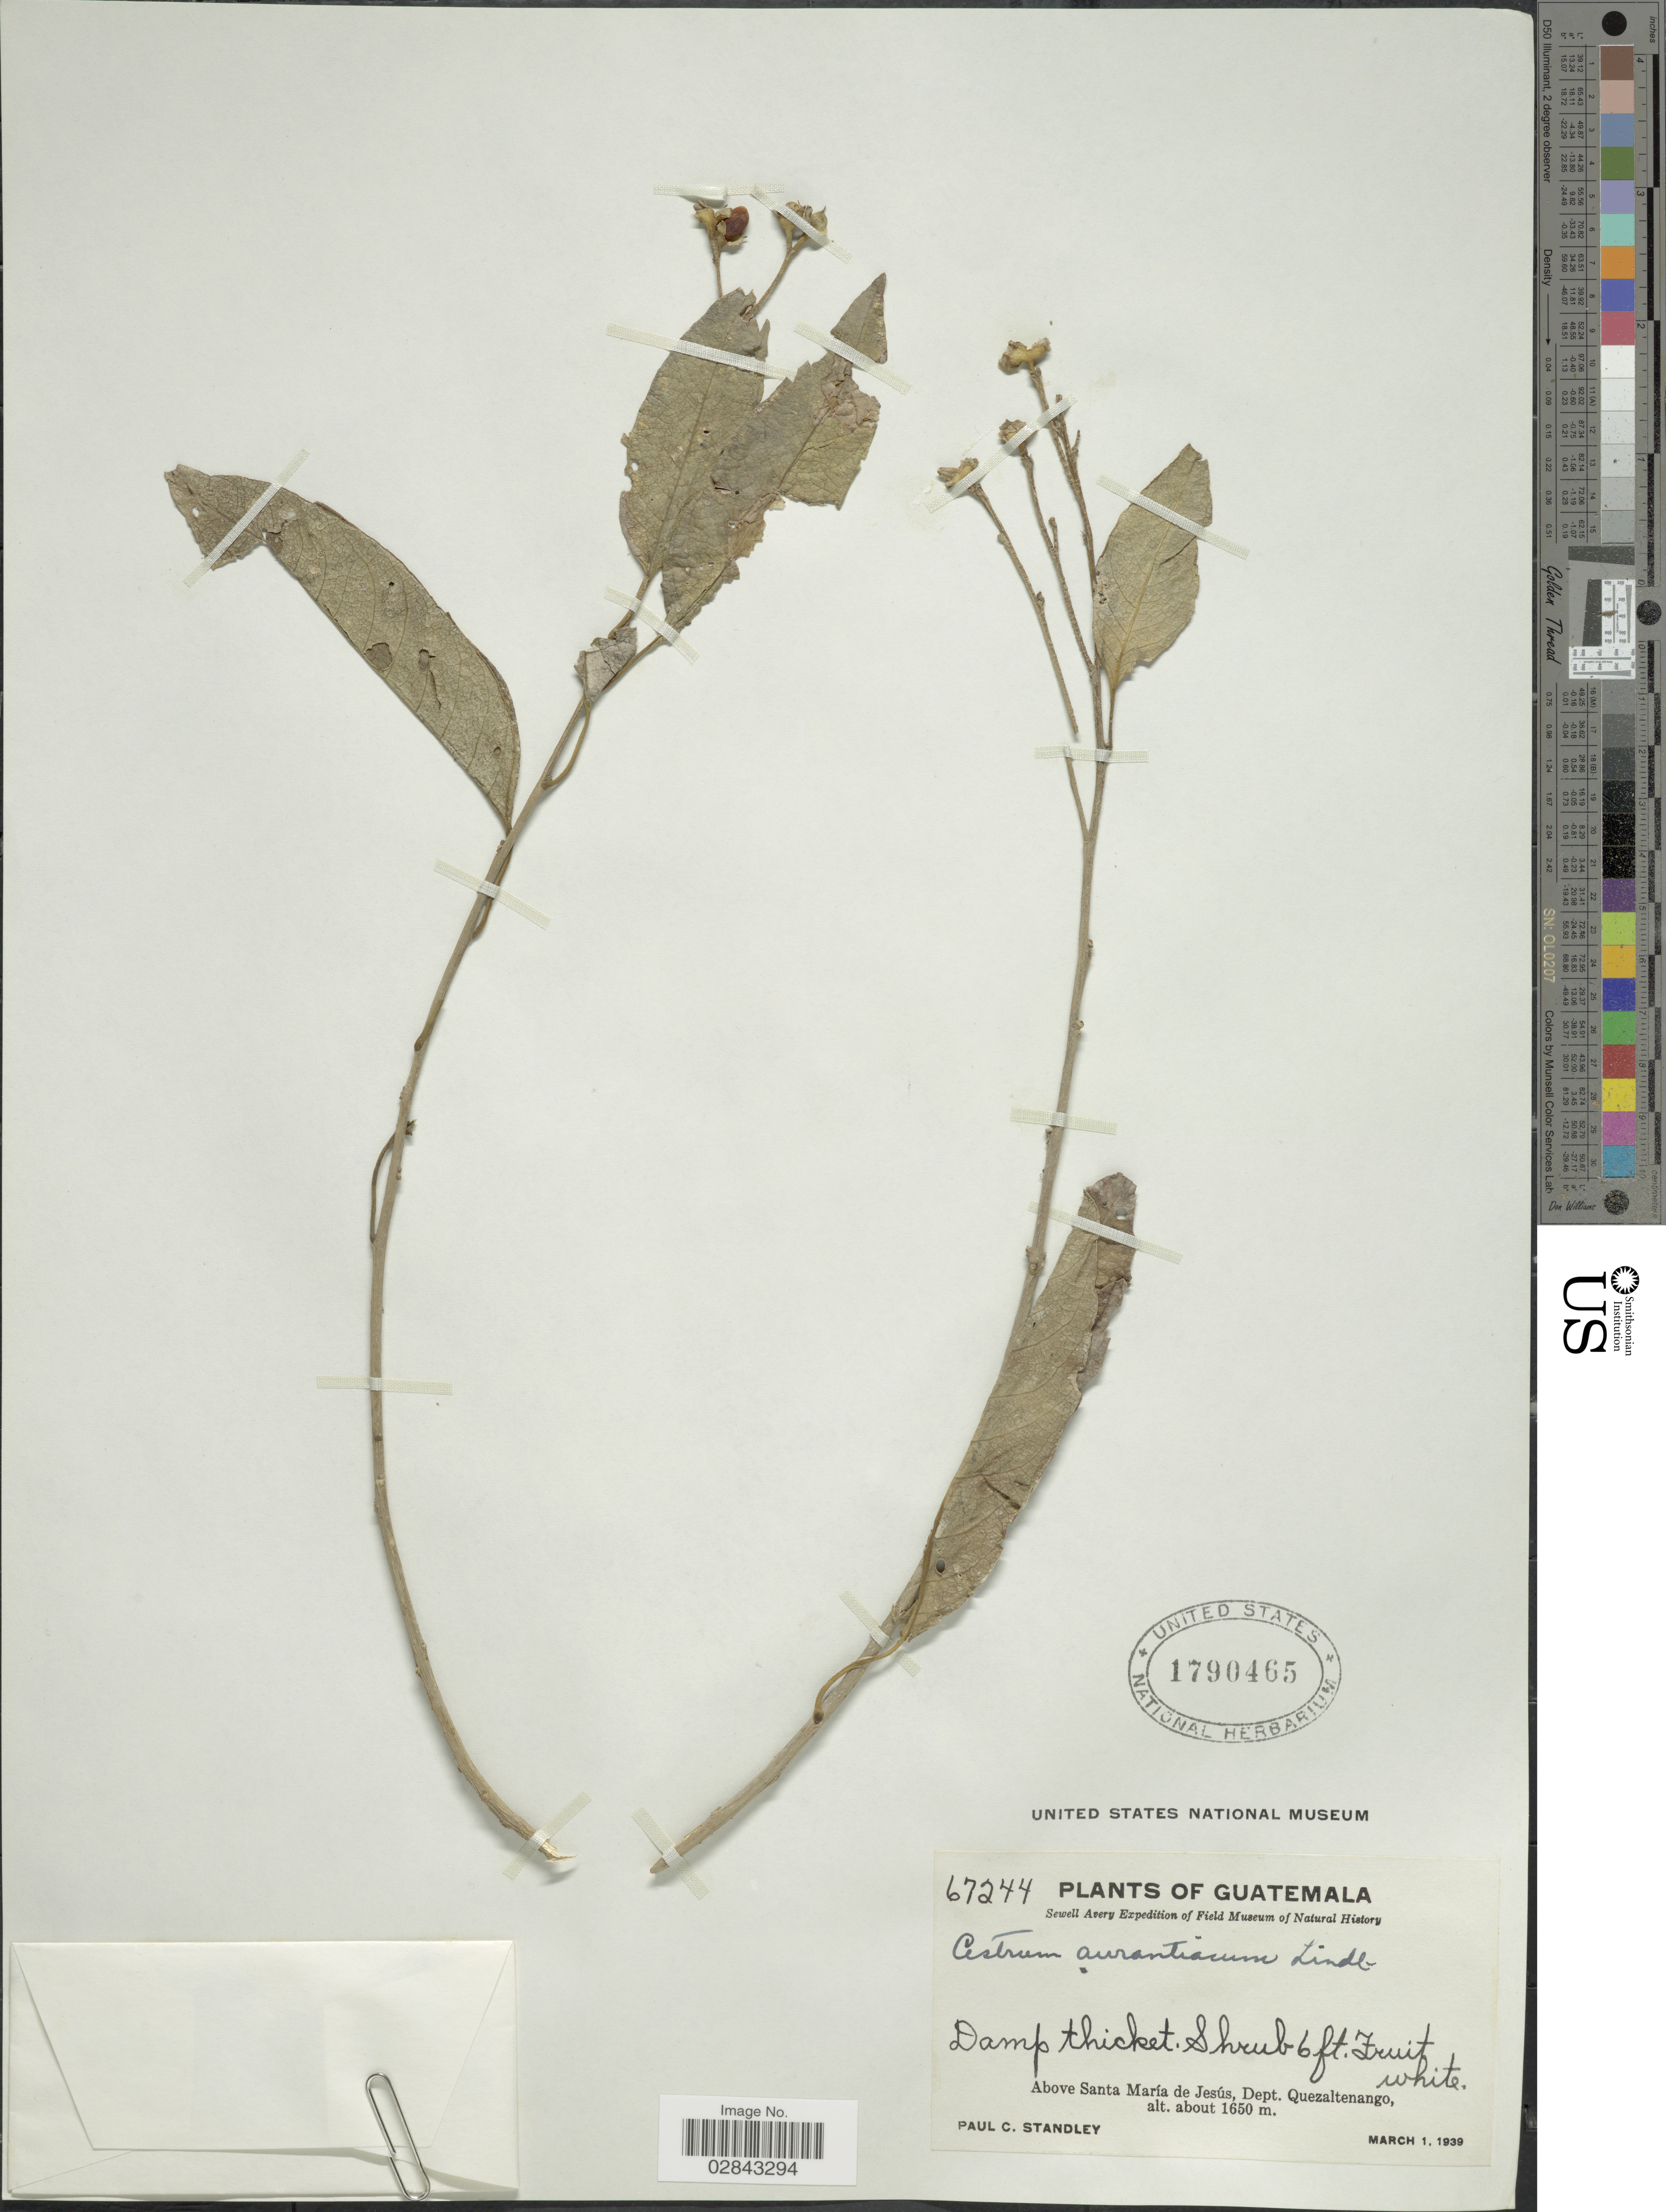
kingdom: Plantae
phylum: Tracheophyta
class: Magnoliopsida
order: Solanales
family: Solanaceae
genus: Cestrum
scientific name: Cestrum aurantiacum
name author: Lindley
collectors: P. C. Standley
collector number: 67244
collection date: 1939-03-01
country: Guatemala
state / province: Quetzaltenango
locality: Above Santa María de Jesús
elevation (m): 1650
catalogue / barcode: US 1790465